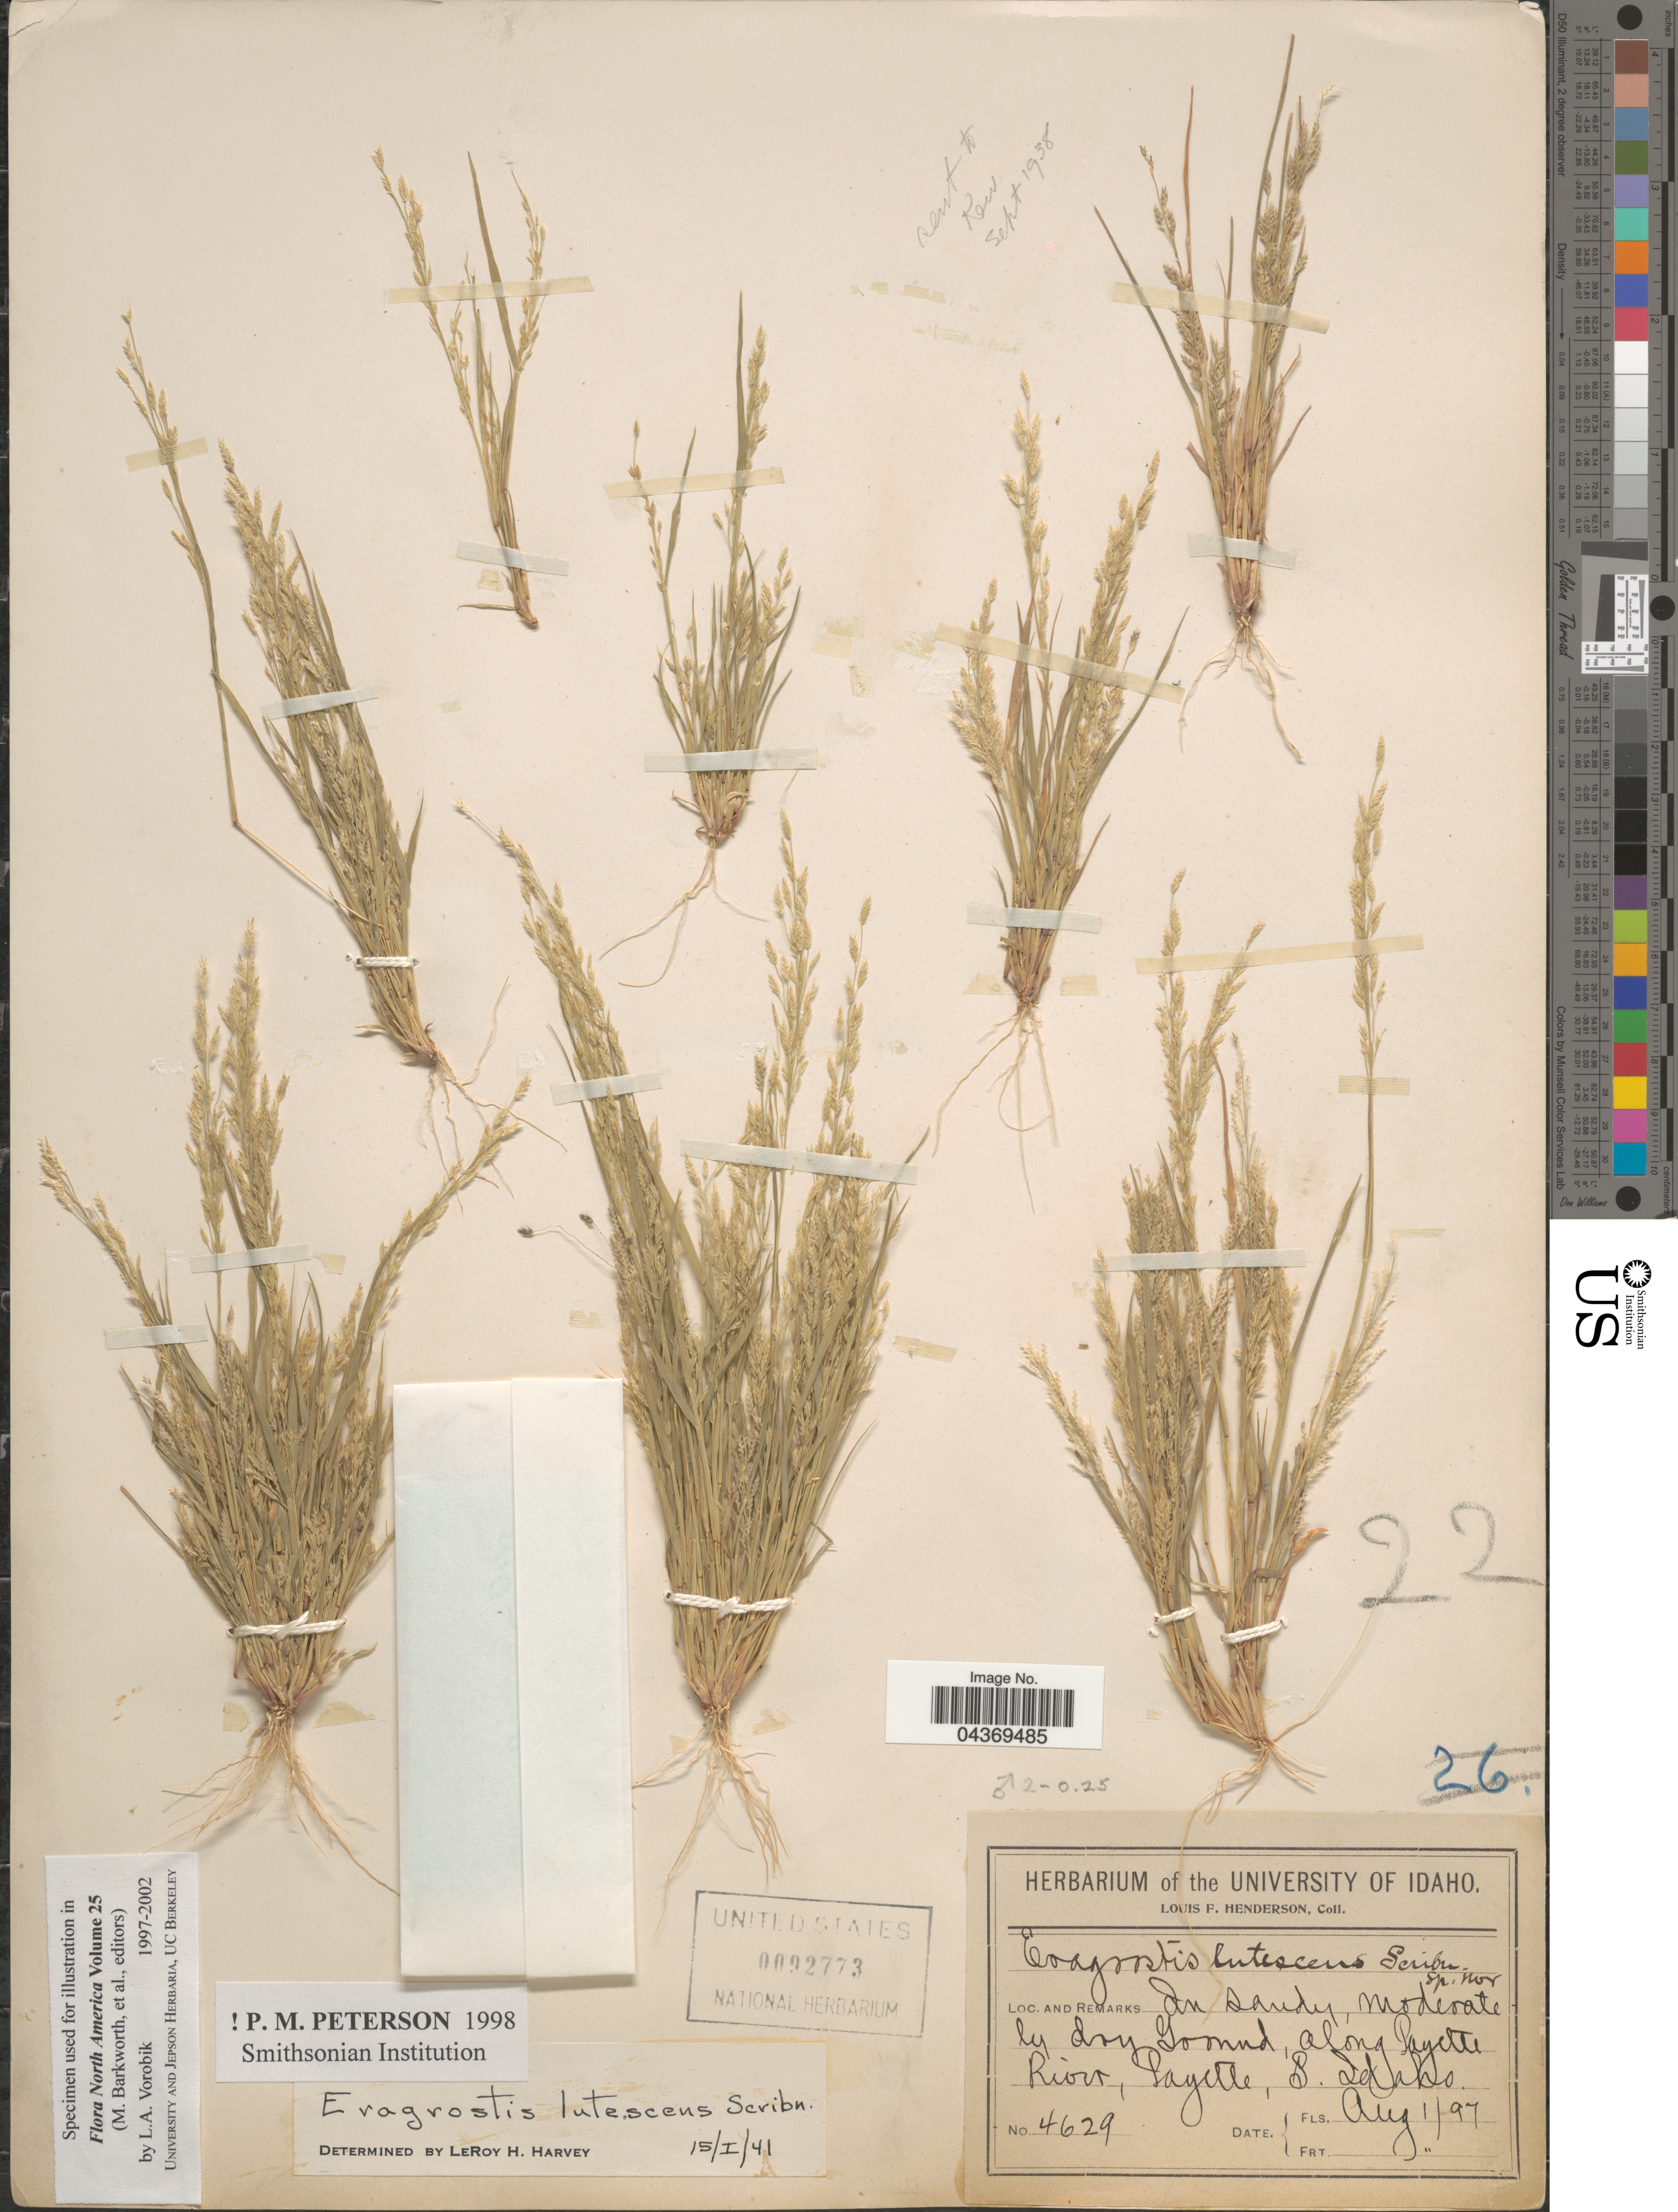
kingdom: Plantae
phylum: Tracheophyta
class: Liliopsida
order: Poales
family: Poaceae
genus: Eragrostis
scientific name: Eragrostis lutescens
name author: Scribn.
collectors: L. Henderson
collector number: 4629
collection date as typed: Transcribed d/m/y: 1/8/97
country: United States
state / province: Idaho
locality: Along Payette River, Payette , S. Idaho.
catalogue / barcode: US 92773